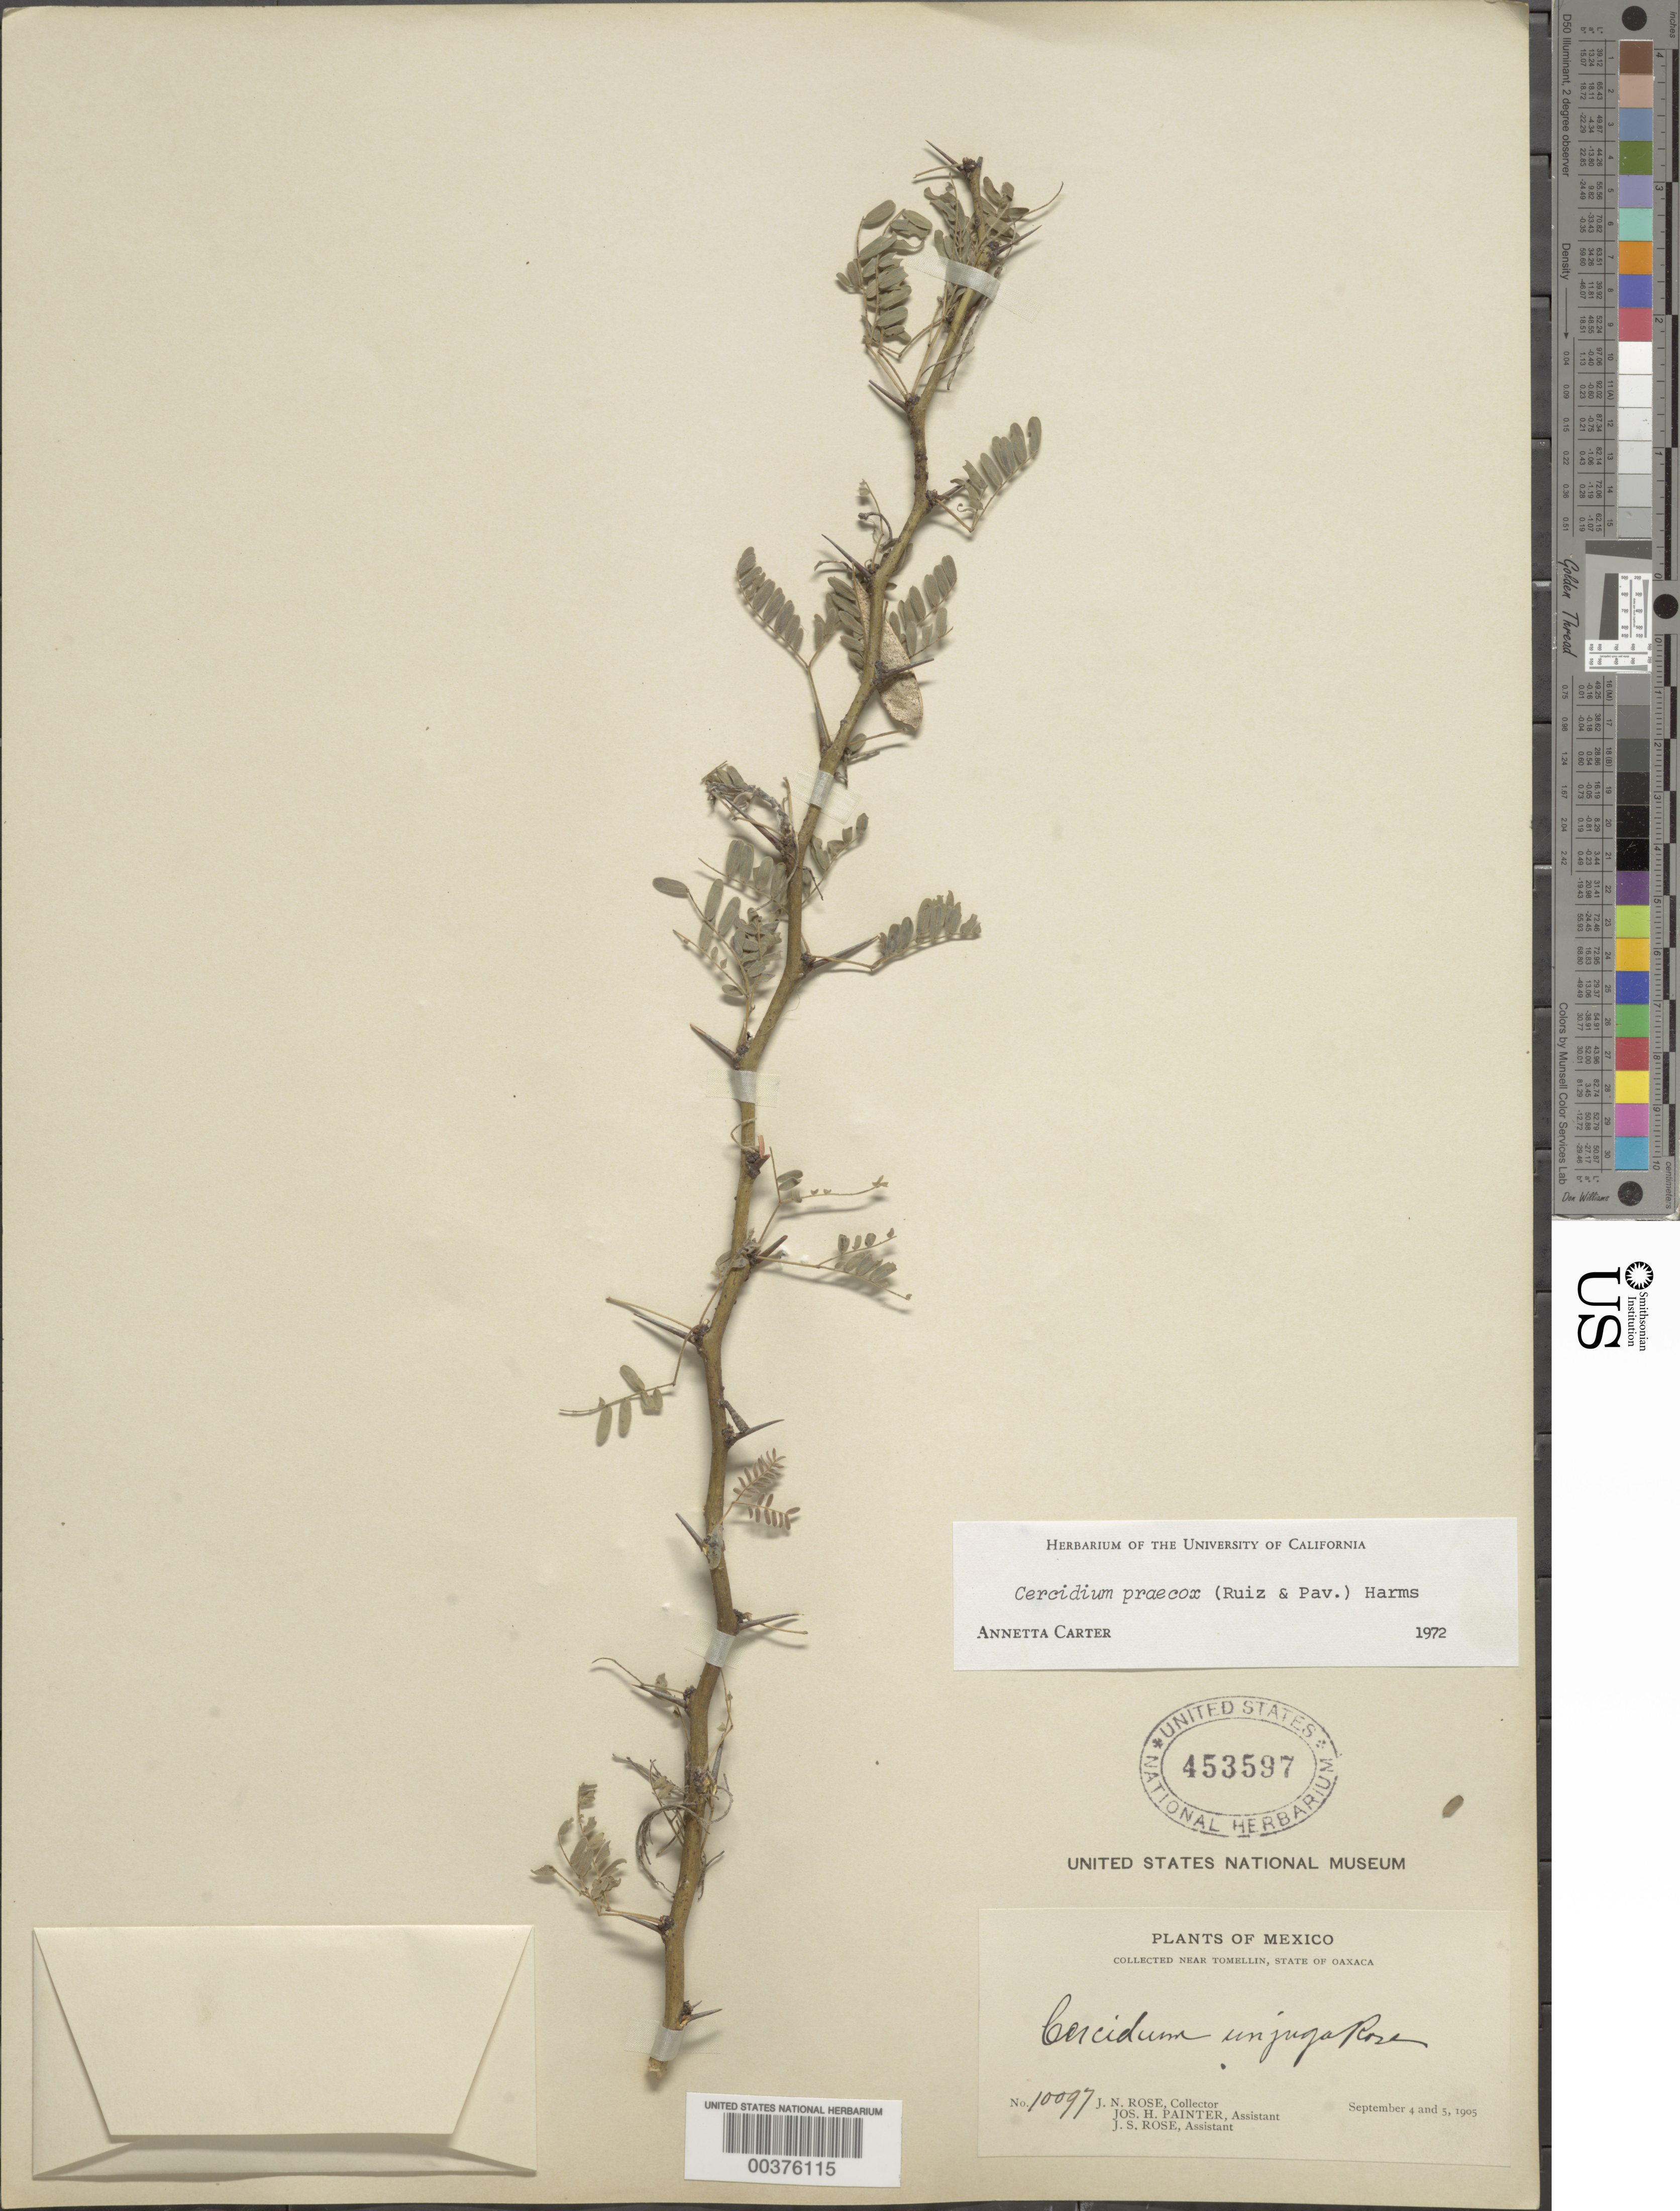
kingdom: Plantae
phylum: Tracheophyta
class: Magnoliopsida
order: Fabales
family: Fabaceae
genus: Parkinsonia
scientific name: Parkinsonia praecox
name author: (Ruiz & Pav.) J.E. Hawkins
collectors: J. N. Rose, J. H. Painter & J. S. Rose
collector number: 10097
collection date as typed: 04 Sep 1905 to 05 Sep 1905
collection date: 1905-09-04/1905-09-05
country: Mexico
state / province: Oaxaca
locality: Near tomellin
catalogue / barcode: US 453597